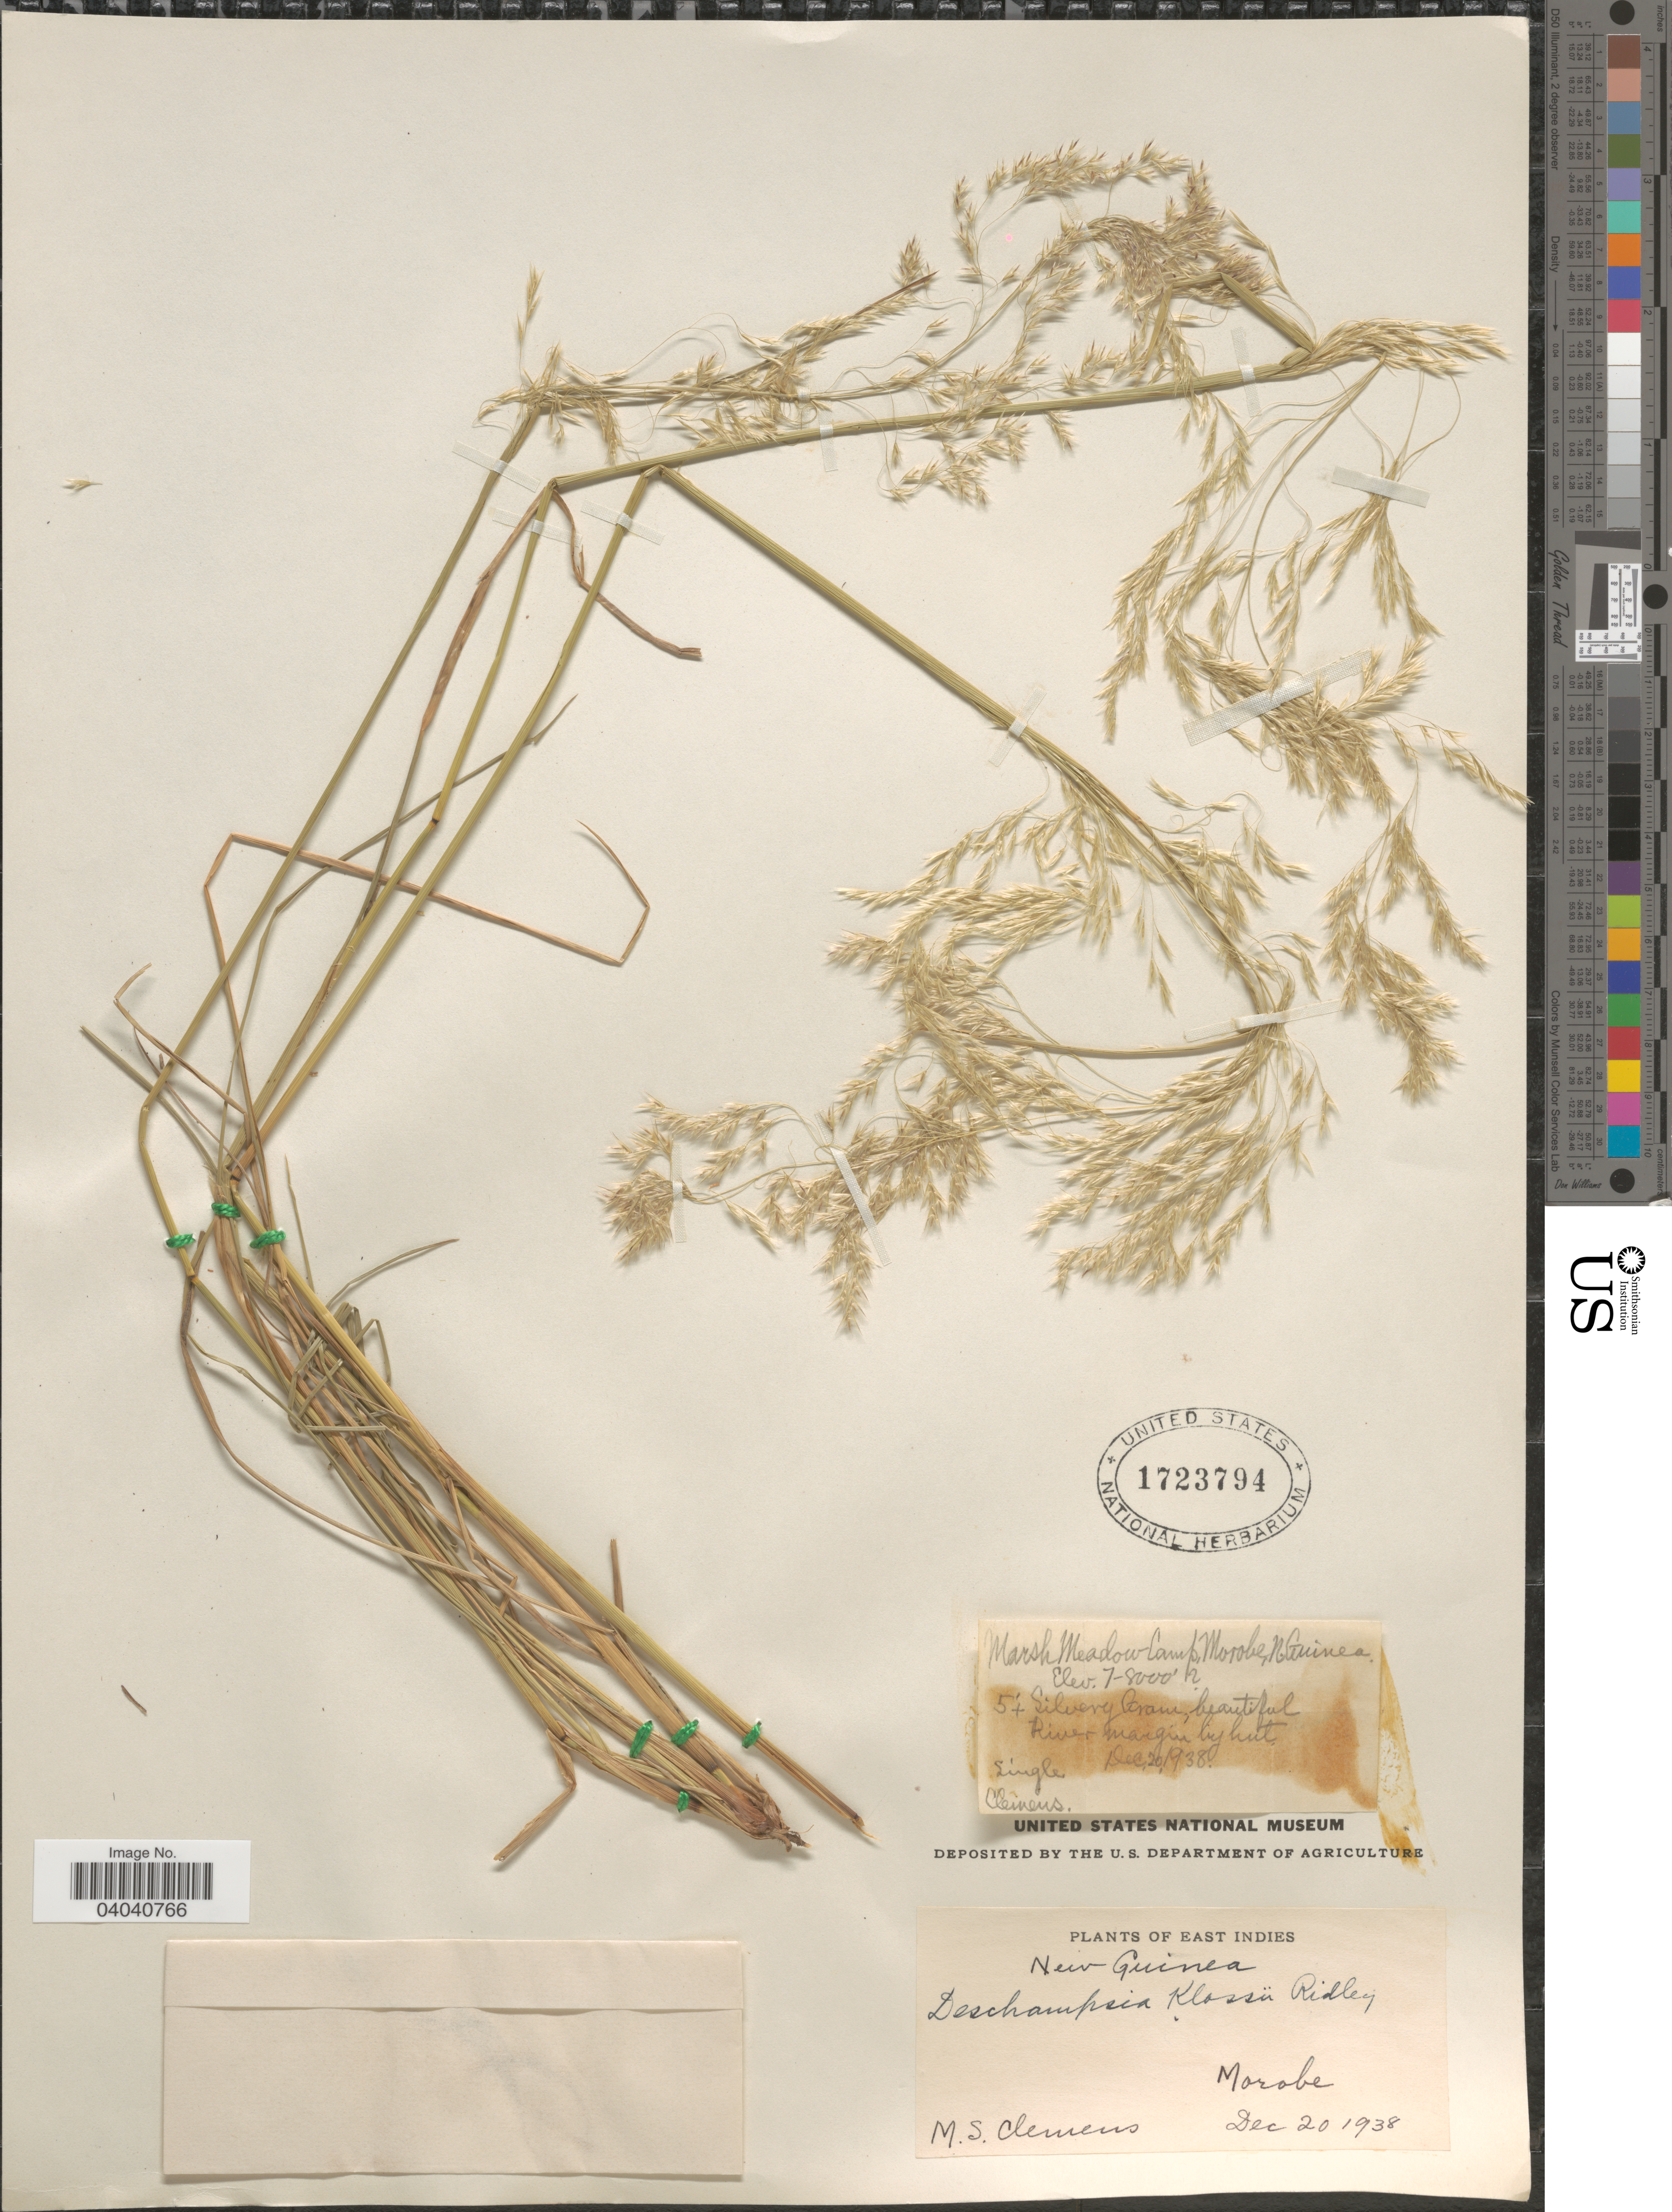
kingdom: Plantae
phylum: Tracheophyta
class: Liliopsida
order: Poales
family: Poaceae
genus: Deschampsia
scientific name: Deschampsia klossii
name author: Ridl.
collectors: M. S. Clemens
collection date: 1938-12-20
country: Papua New Guinea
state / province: Morobe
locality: East Indies. New Guinea. Morobe. Marsh Meadow Camp. 5+ Silvery Gram, beautiful River margin by hut.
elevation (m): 2134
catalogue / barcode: US 1723794